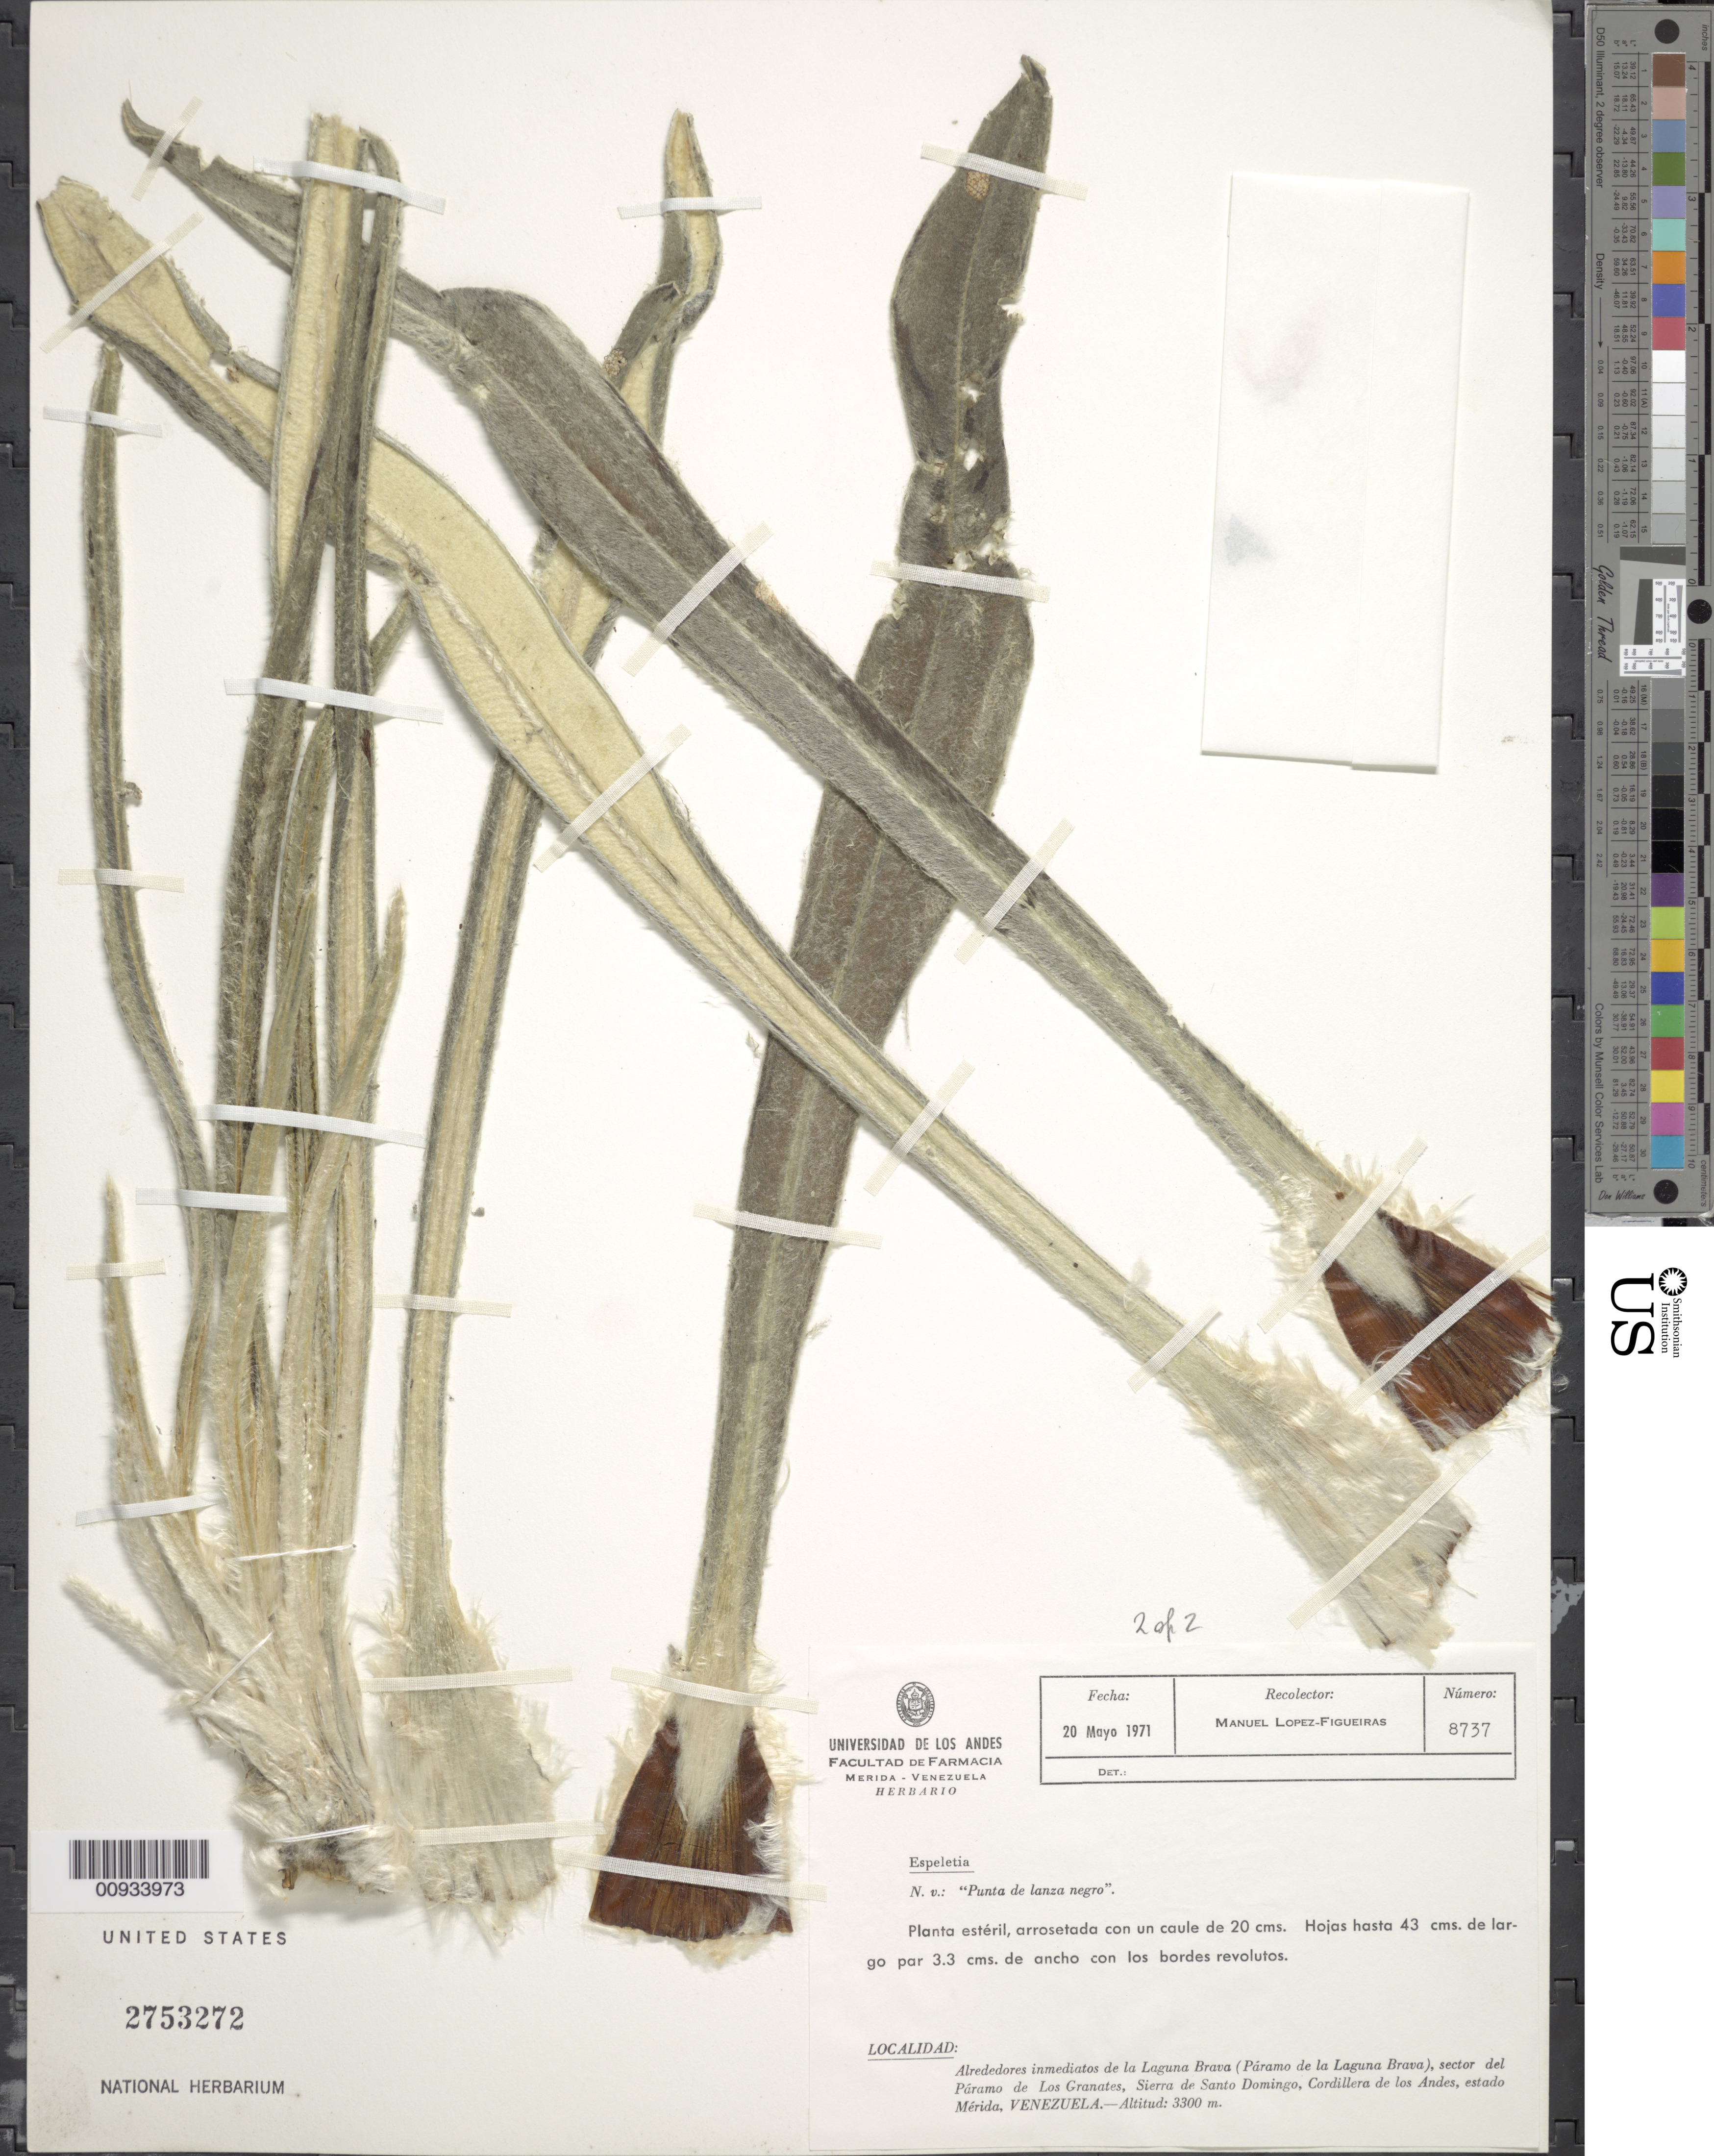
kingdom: Plantae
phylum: Tracheophyta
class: Magnoliopsida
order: Asterales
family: Asteraceae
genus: Espeletia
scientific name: Espeletia sp.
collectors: M. López Figueiras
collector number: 8737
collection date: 1971-05-20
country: Venezuela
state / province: Mérida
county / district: Rangel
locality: Páramo de Los Granates. Alrededores inmediatos de la Laguna Brava, sector del P. de Los Granates, Sierra de Santo Domingo, Cordillera de los Andes.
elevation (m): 3300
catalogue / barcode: US 2753272